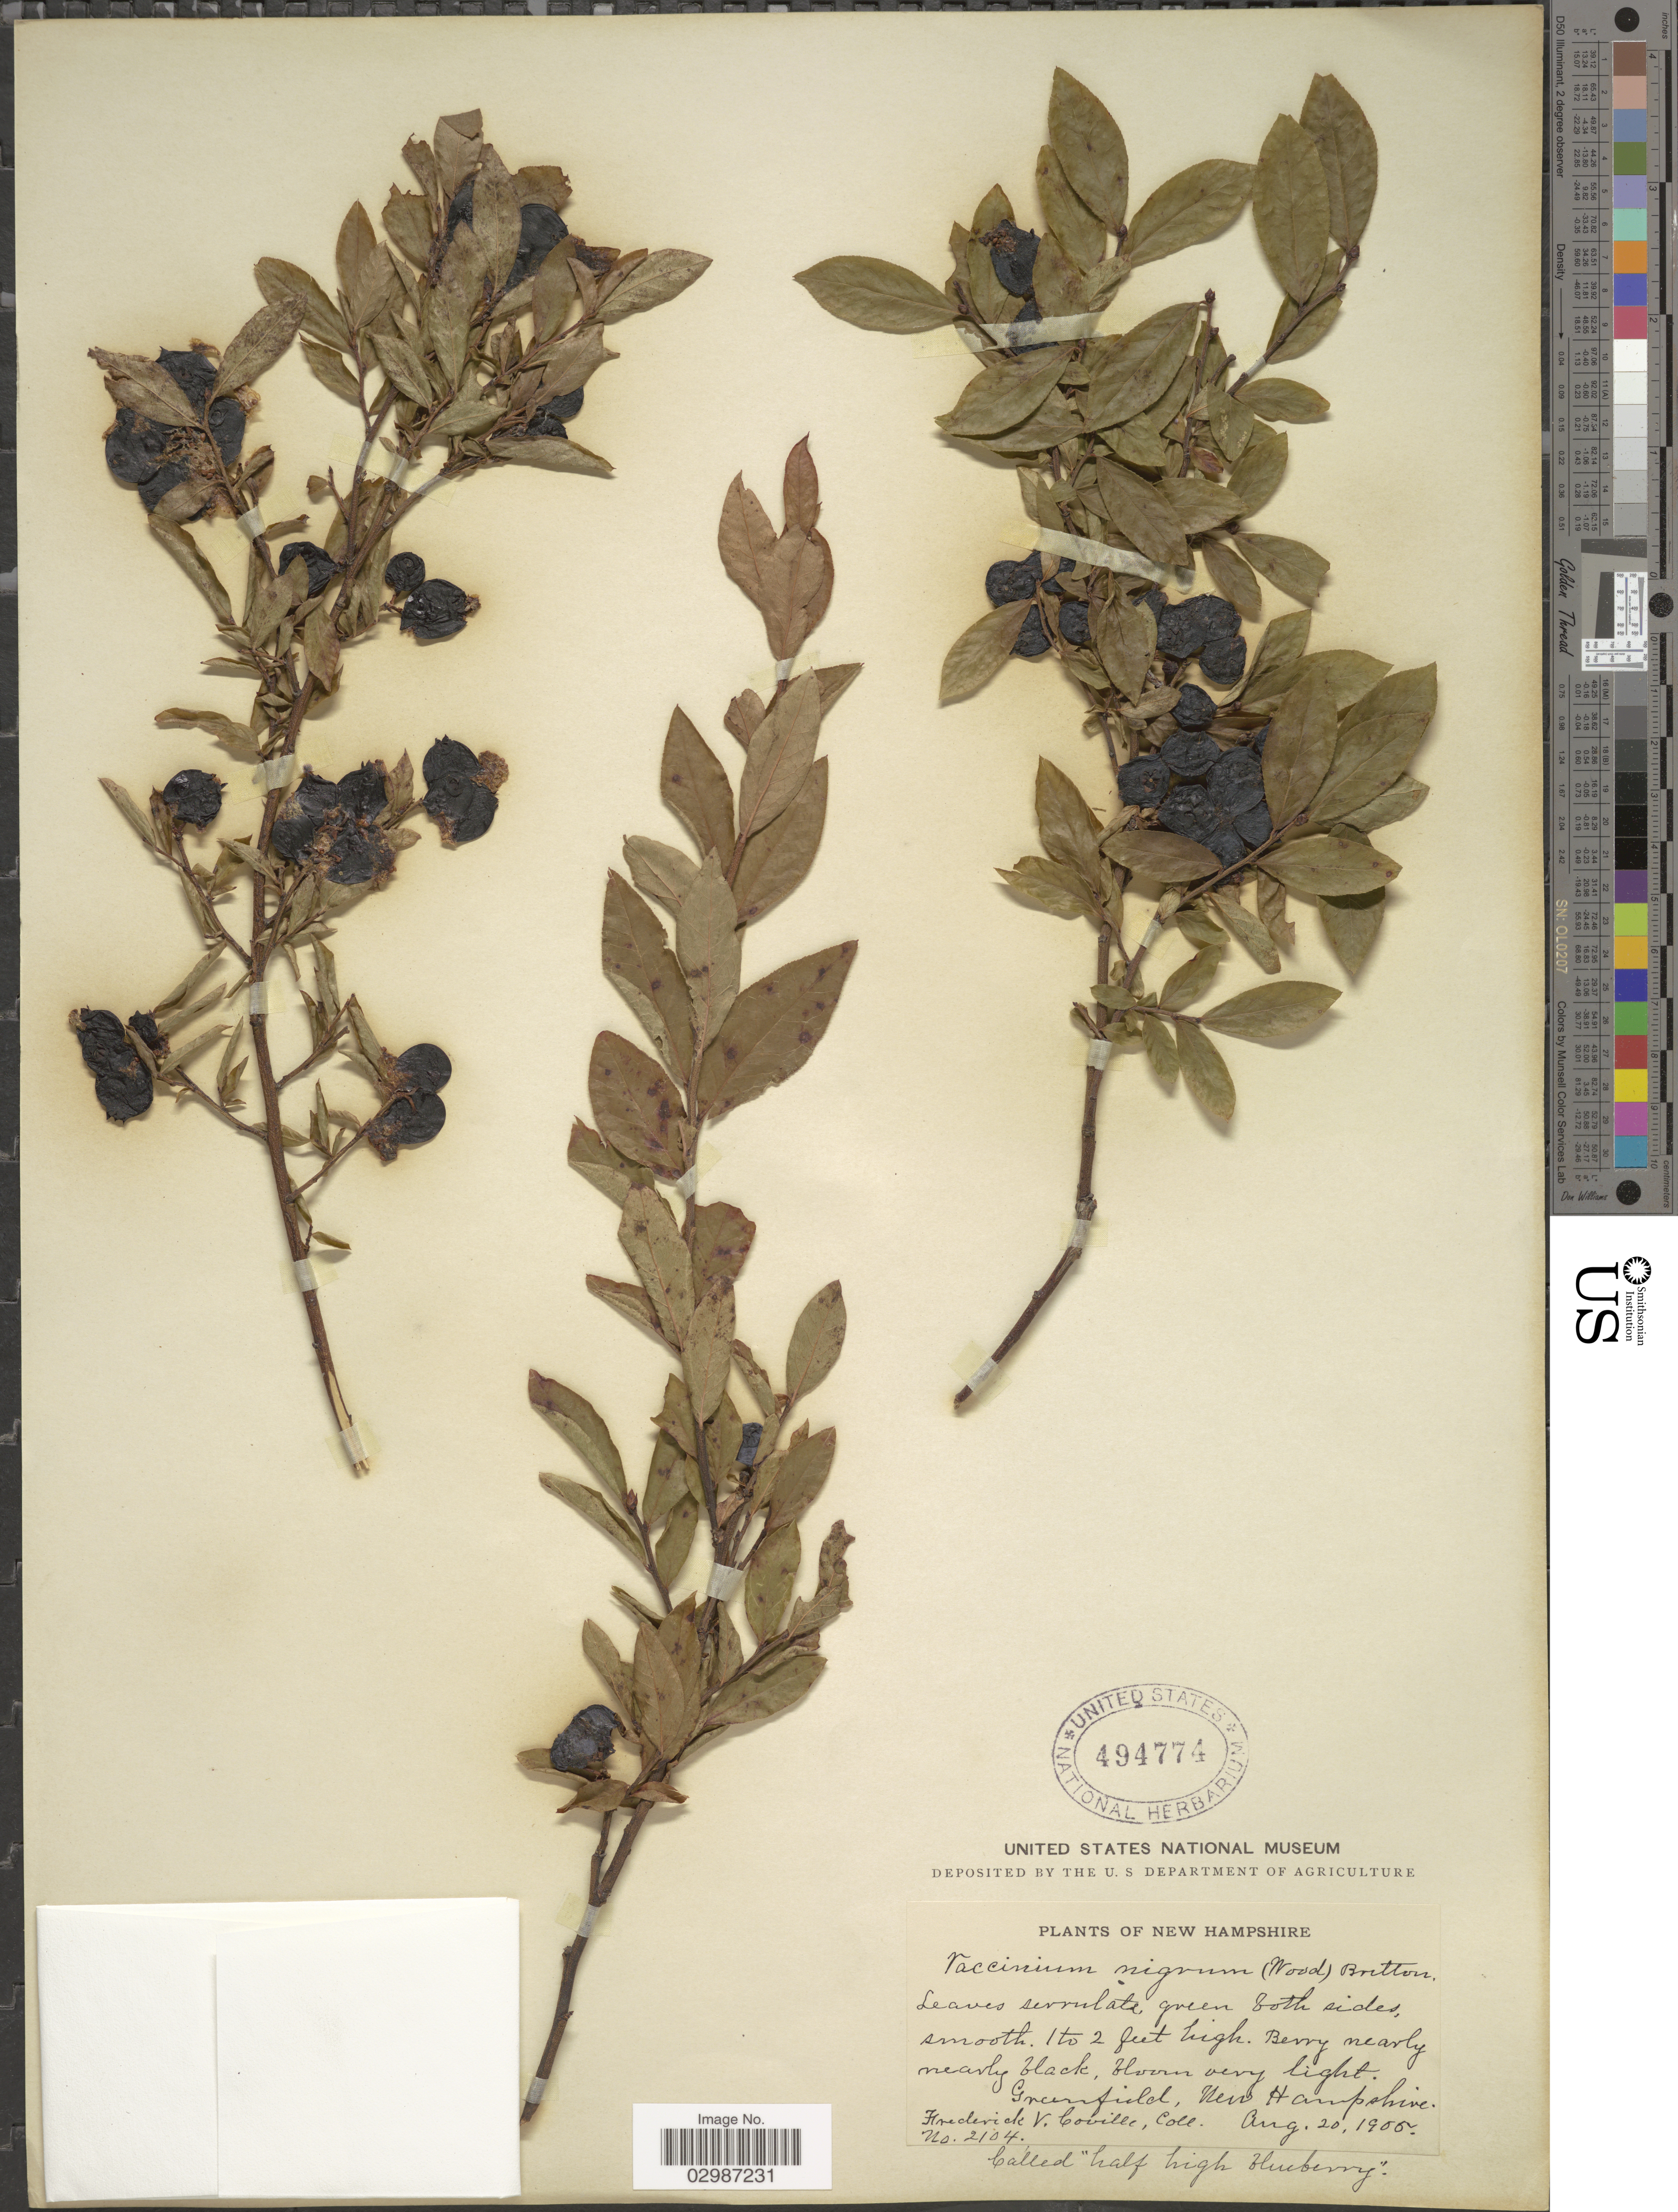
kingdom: Plantae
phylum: Tracheophyta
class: Magnoliopsida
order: Ericales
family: Ericaceae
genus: Vaccinium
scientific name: Vaccinium angustifolium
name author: Aiton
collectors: F. V. Coville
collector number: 2104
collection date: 1905-08-20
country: United States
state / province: New Hampshire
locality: Granfield.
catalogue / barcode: US 494774